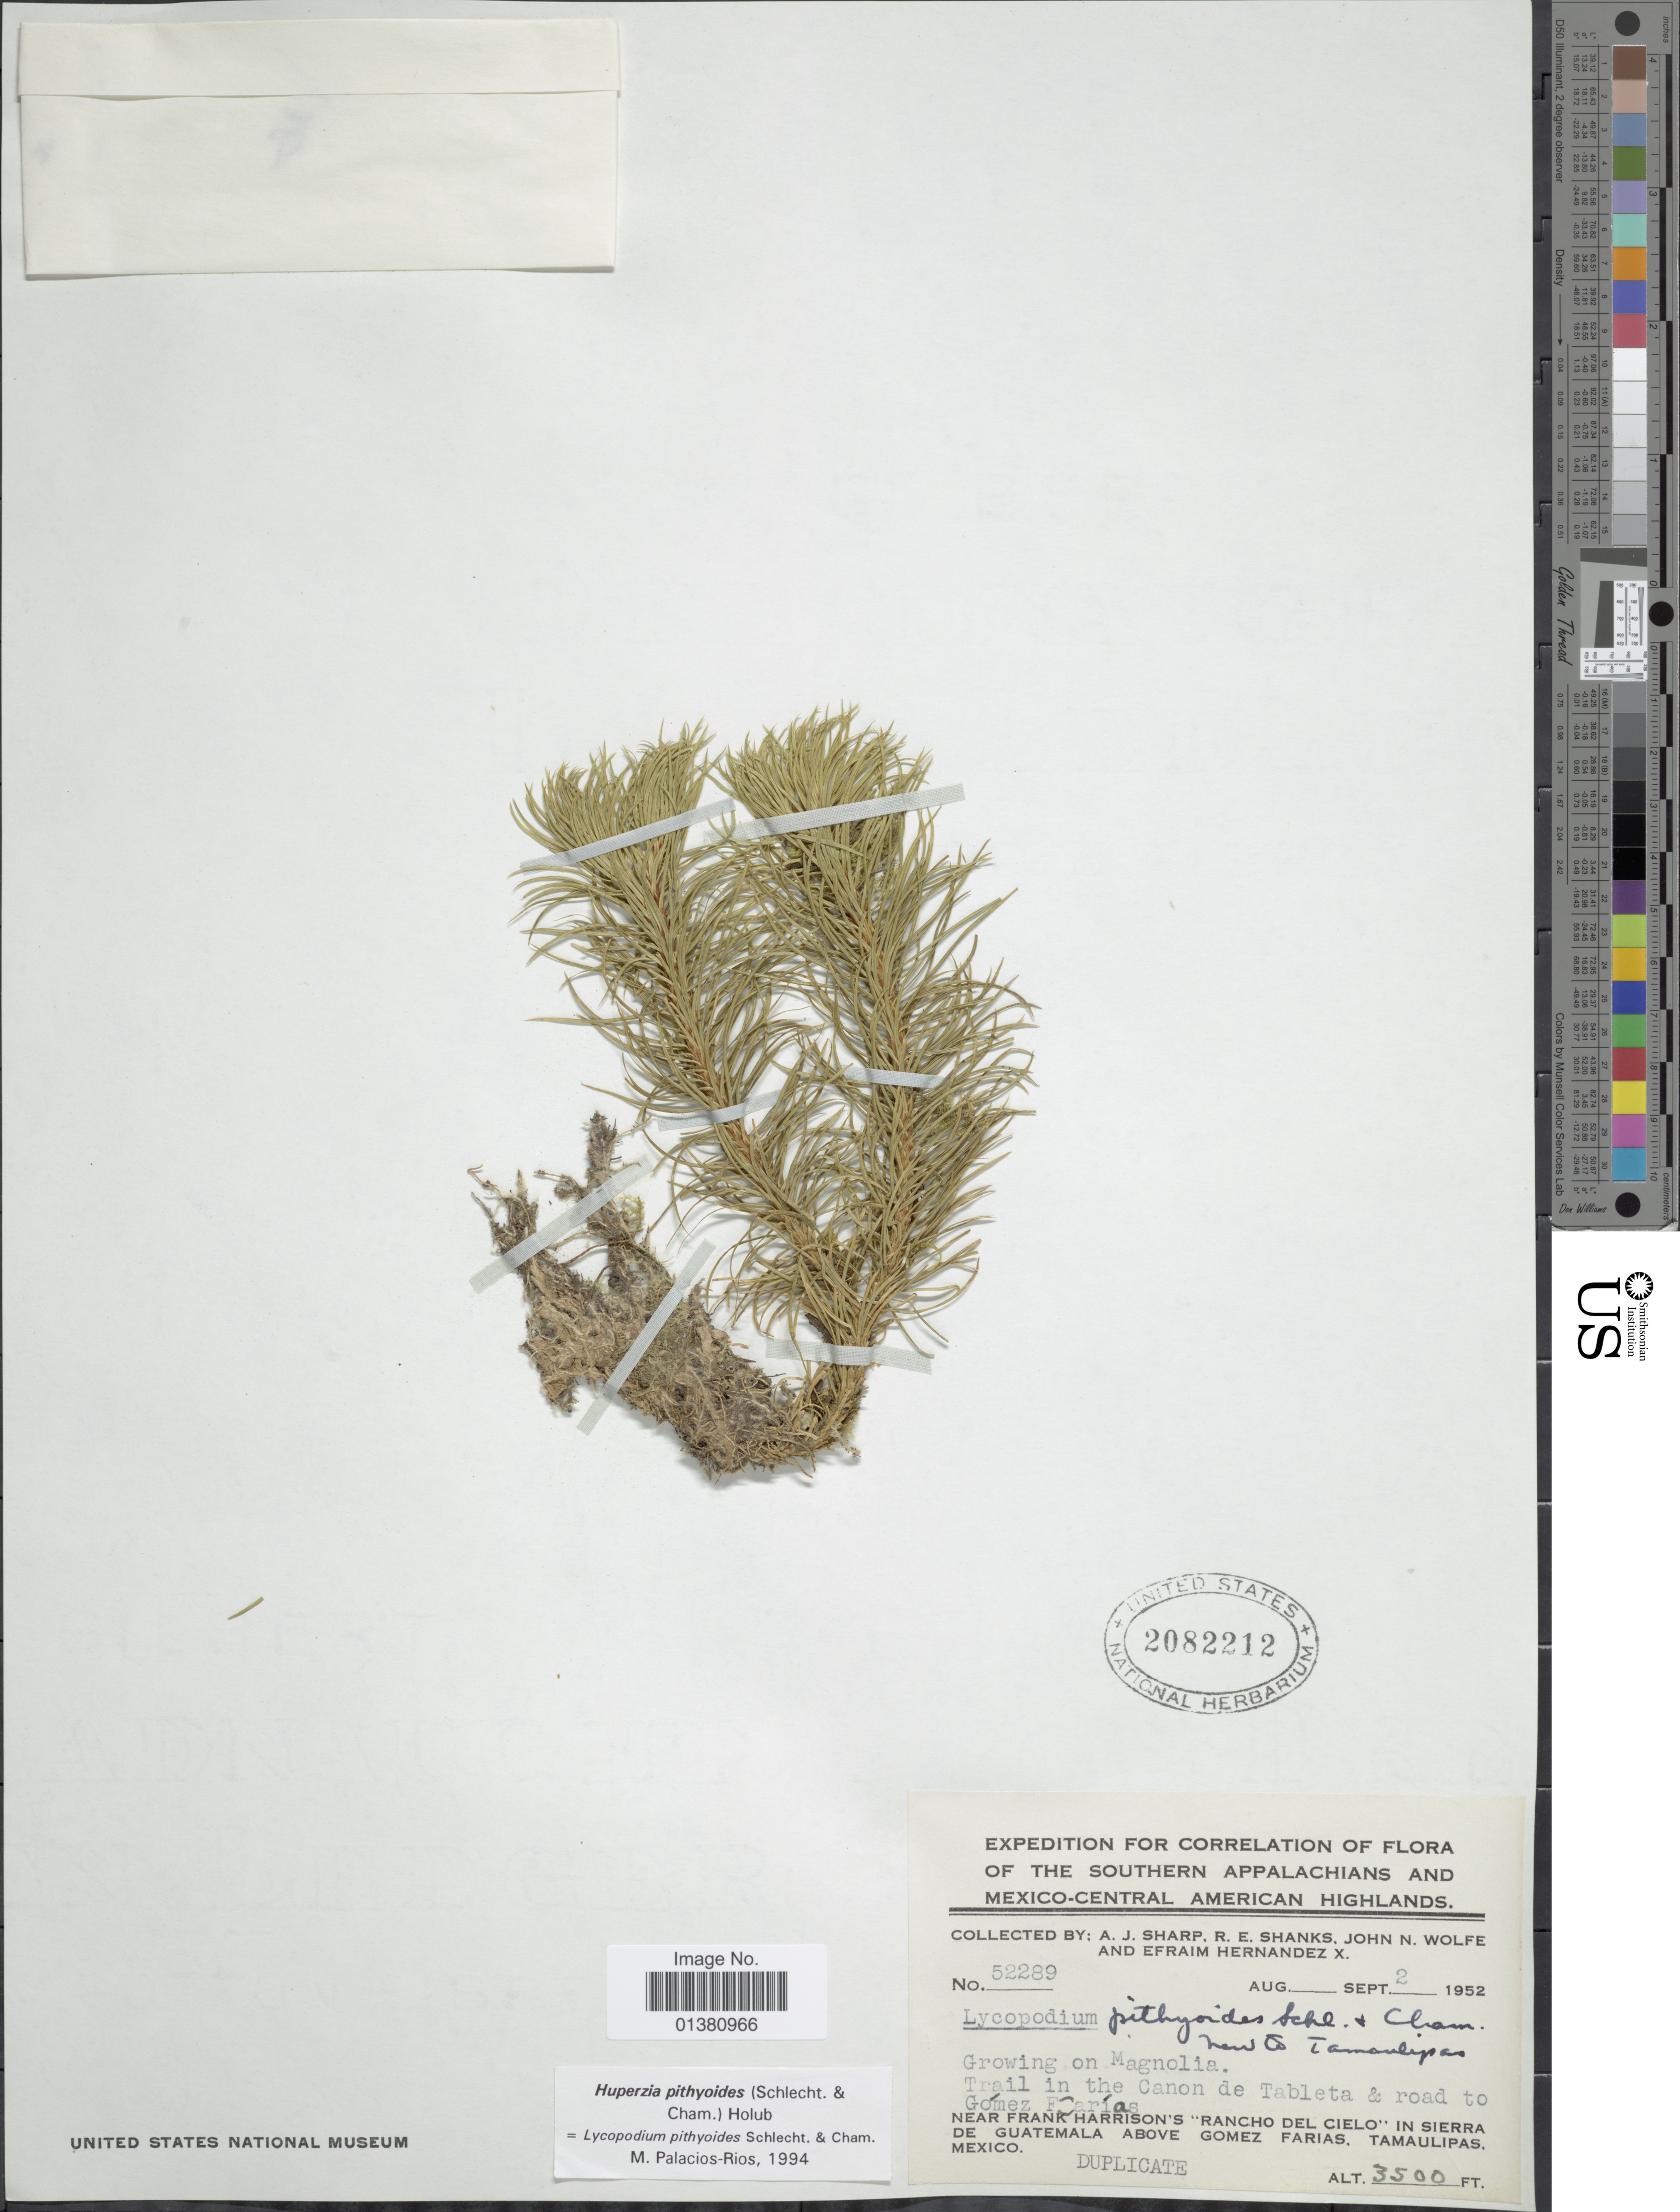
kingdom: Plantae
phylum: Tracheophyta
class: Lycopodiopsida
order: Lycopodiales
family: Lycopodiaceae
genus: Phlegmariurus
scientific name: Phlegmariurus pithyoides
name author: (Schltdl. & Cham.) B. Øllg.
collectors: A. J. Sharp, R. Shanks, J. Wolfe & E. Hernandez X.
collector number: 52289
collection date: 1952-09-02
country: Mexico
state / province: Tamaulipas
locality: Growing on Magnolia, Trail in the Canon de Tableta & road to Gómez Farias, Near Frank Harrison's 'Rancho del Cielo' in SIerra de Guatemala above Gimez Farias, Tamaulipas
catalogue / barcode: US 2082212